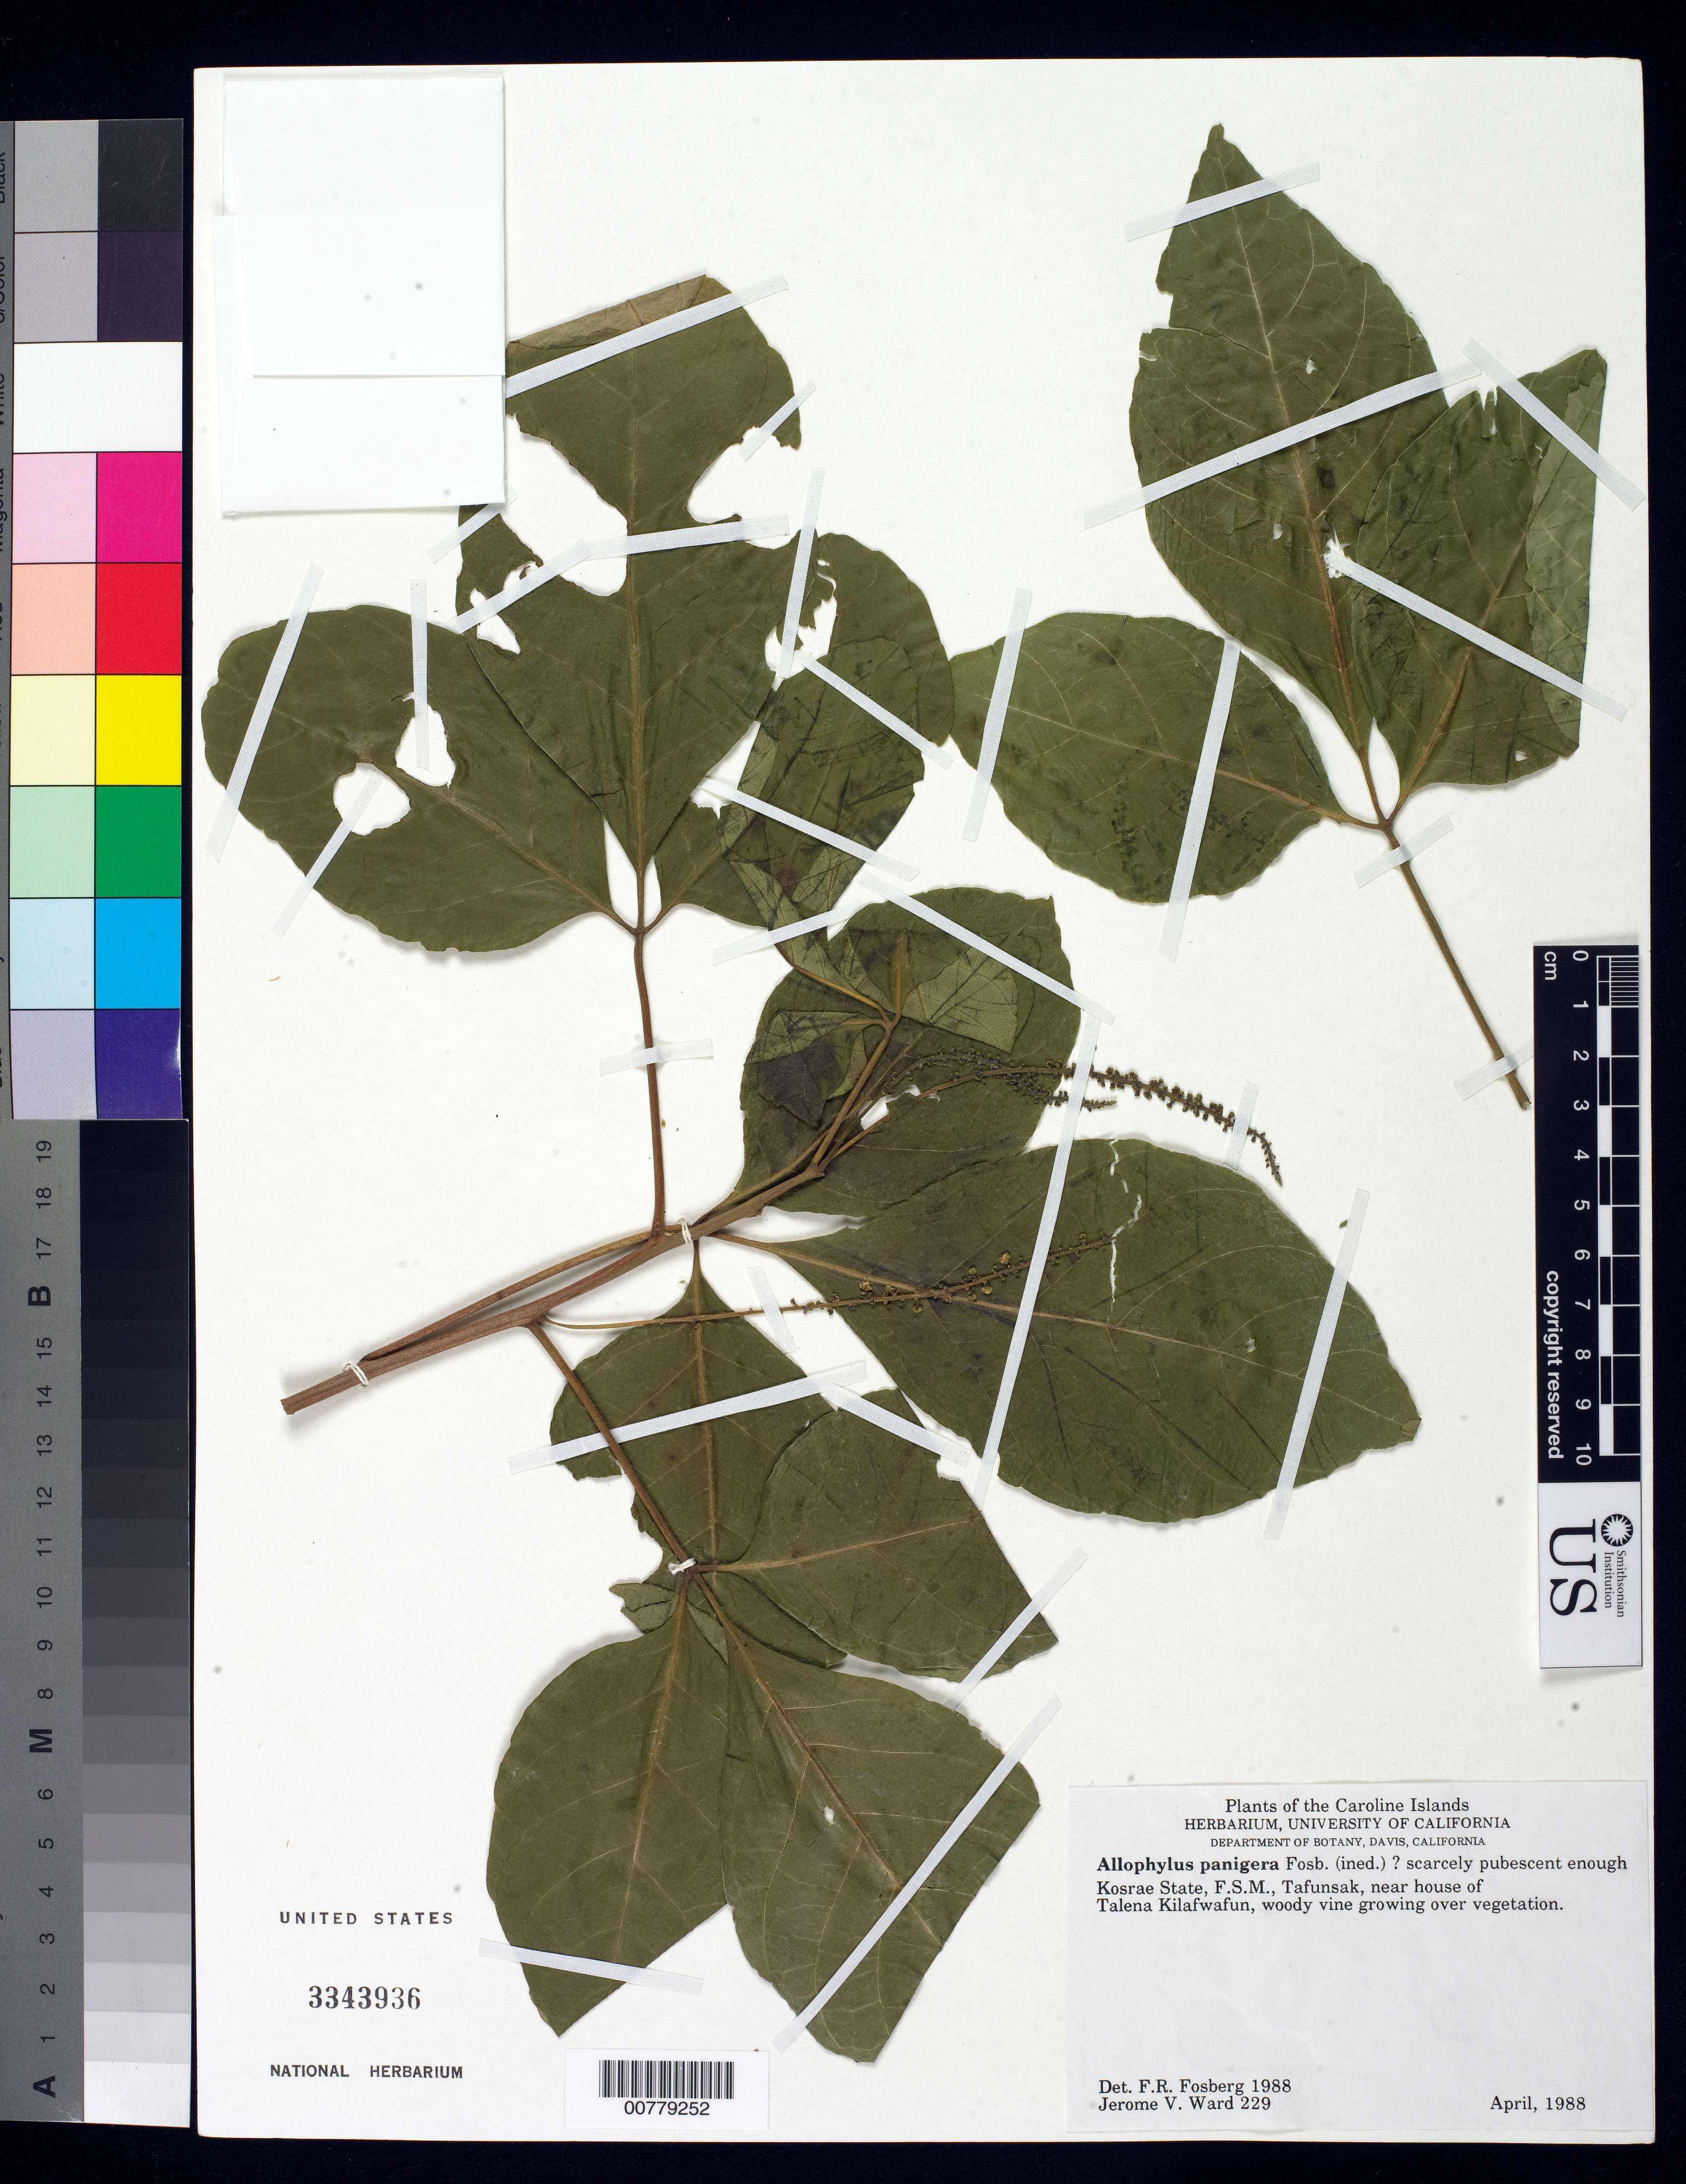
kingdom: Plantae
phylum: Tracheophyta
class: Magnoliopsida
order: Sapindales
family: Sapindaceae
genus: Allophylus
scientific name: Allophylus paniger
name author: Fosberg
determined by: Fosberg, F. R.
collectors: J. V. Ward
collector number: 229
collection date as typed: Apr 1988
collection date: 1988-04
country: Micronesia, Federated States of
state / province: Kosrae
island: Kosrae [Kusaie]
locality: Tafunsak, near house of Talena Kilafwafun.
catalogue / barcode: US 3343936